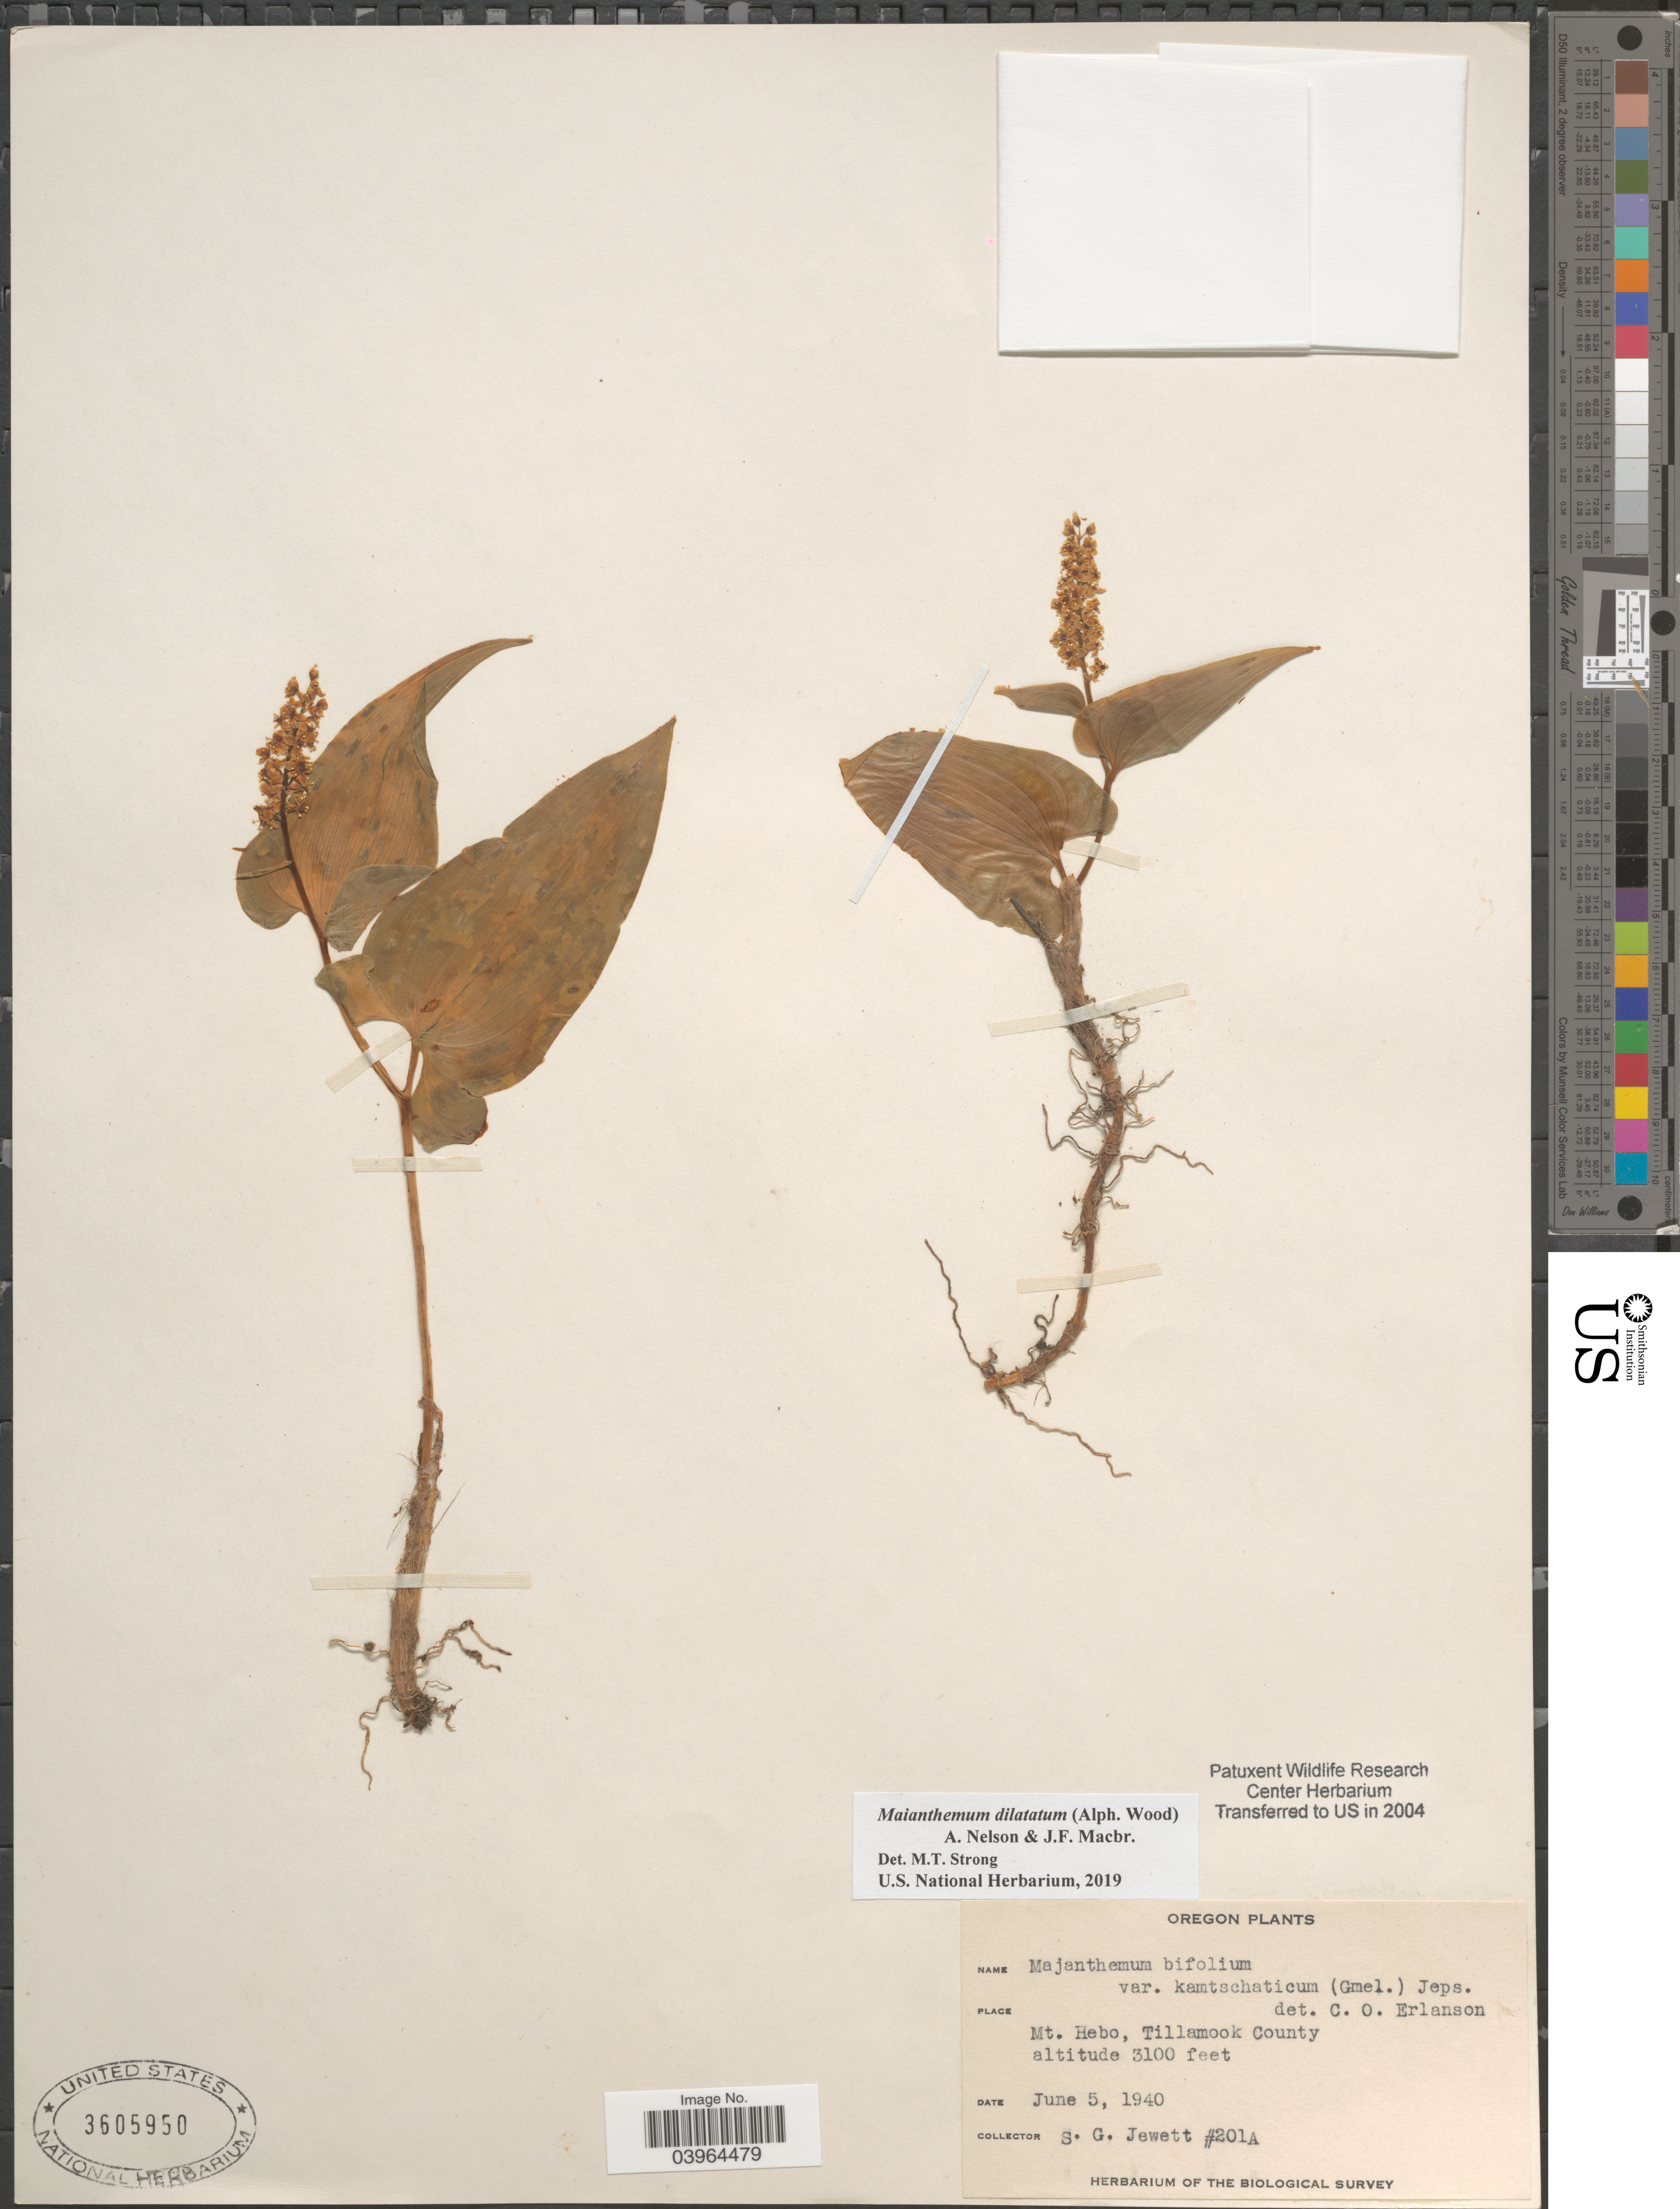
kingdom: Plantae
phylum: Tracheophyta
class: Liliopsida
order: Asparagales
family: Asparagaceae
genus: Maianthemum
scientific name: Maianthemum dilatatum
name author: (Alph. Wood) A. Nelson & J.F. Macbr.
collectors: S. Jewett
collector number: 201A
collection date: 1940-06-05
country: United States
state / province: Oregon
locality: Mt. Hebo, Tillamook County.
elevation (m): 945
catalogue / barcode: US 3605950